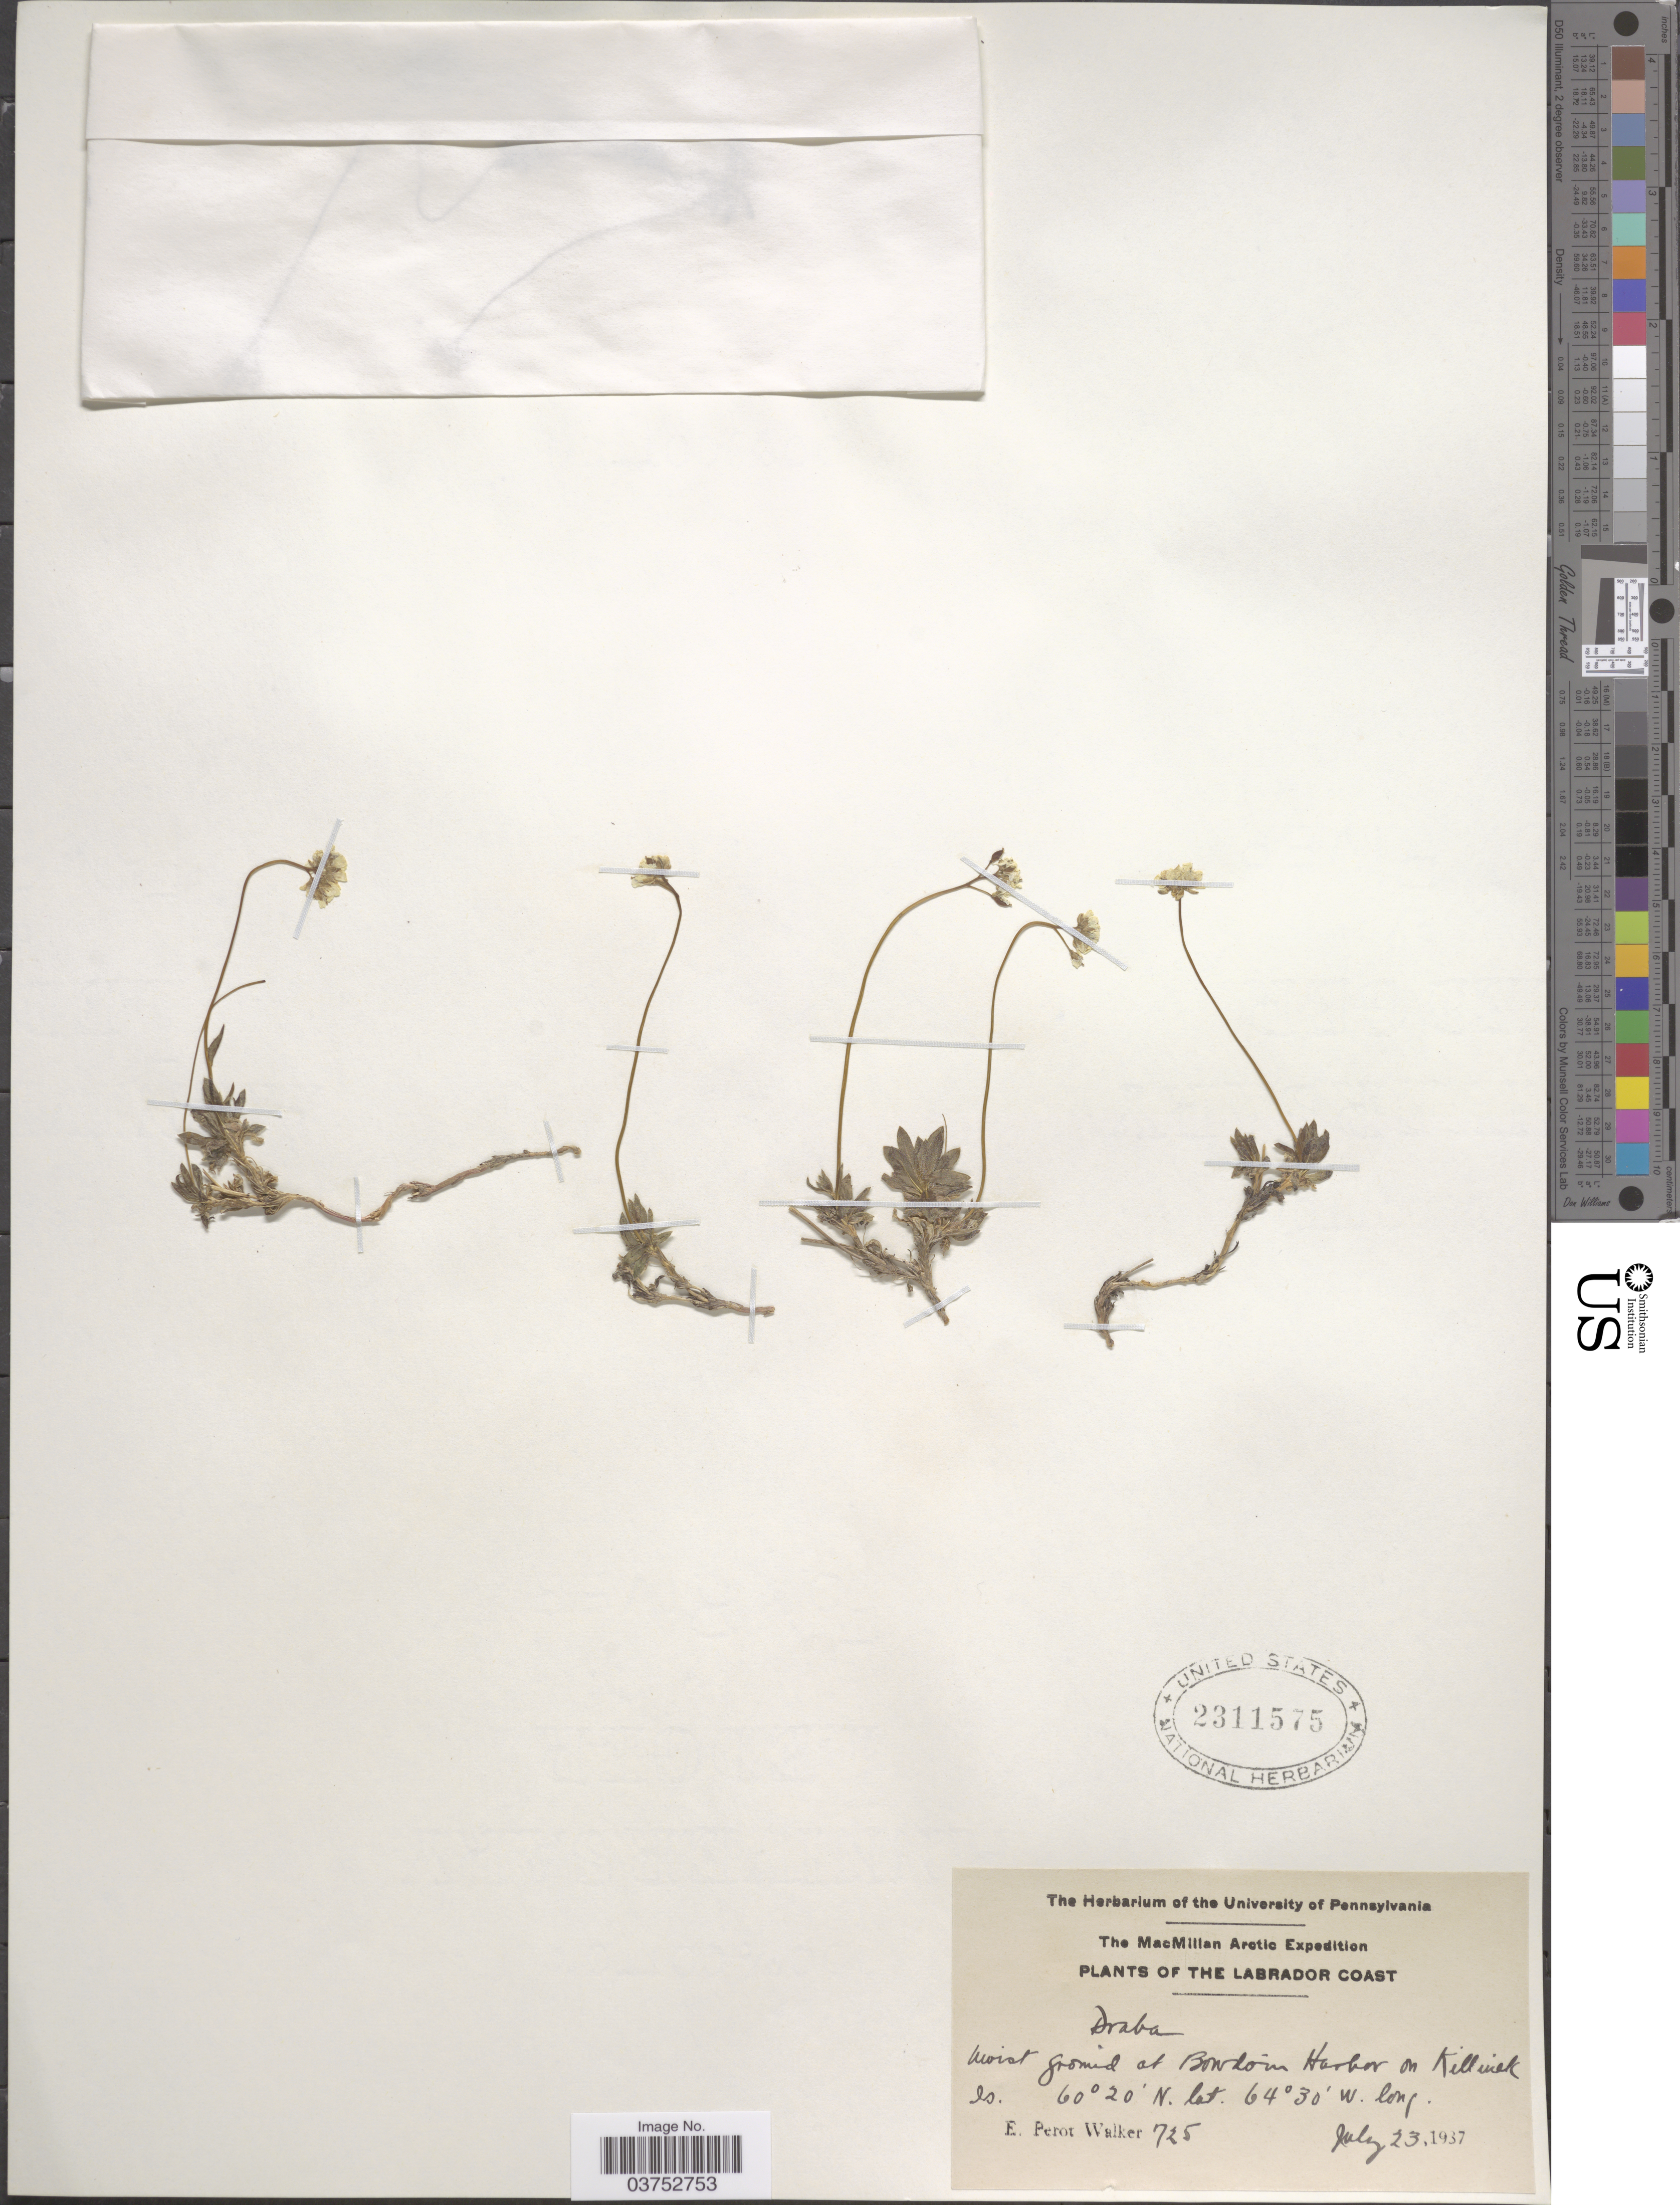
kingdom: Plantae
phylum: Tracheophyta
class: Magnoliopsida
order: Brassicales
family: Brassicaceae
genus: Draba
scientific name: Draba sp.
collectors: E. Walker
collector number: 725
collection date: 1937-07-23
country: Canada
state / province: Newfoundland and Labrador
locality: The Labrador Coast. Bowdoin Harbor on Killinek Is.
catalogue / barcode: US 2311575